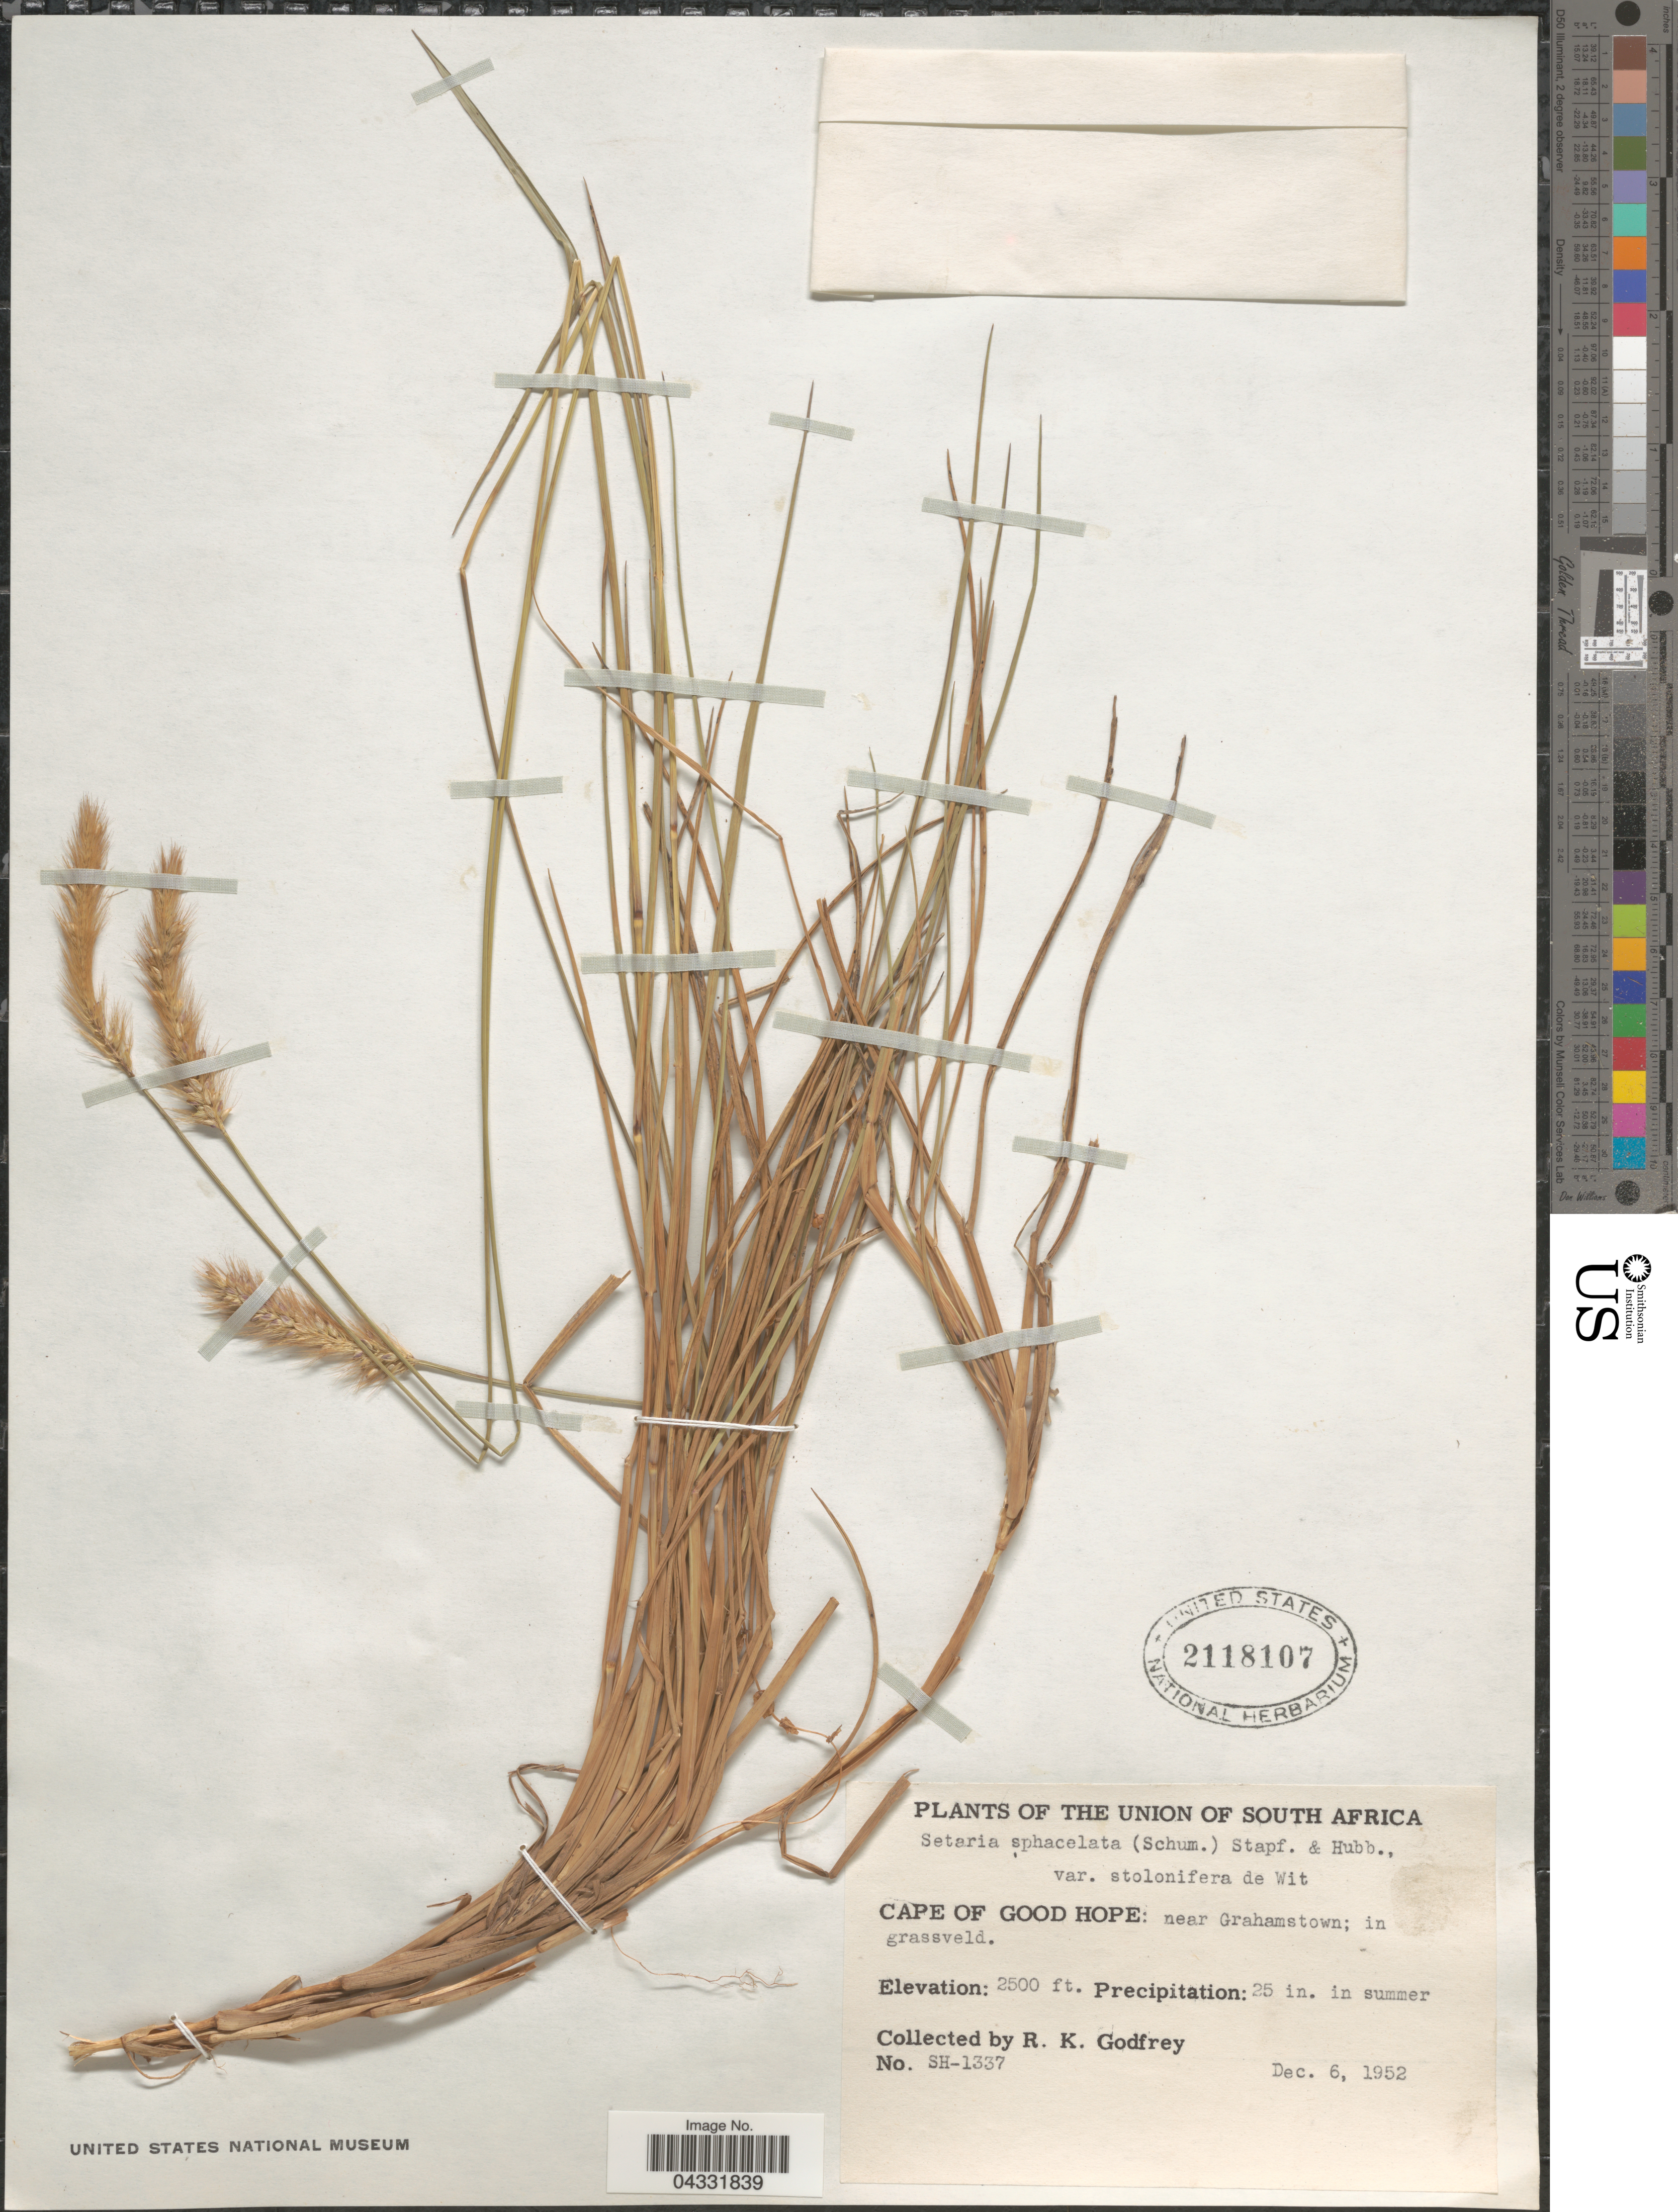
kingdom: Plantae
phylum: Tracheophyta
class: Liliopsida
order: Poales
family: Poaceae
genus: Setaria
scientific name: Setaria sphacelata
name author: (Schumach.) Stapf & Hubb. ex Moss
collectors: R. K. Godfrey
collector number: SH-1337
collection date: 1952-12-06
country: South Africa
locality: The Union of South Africa. Cape of Good Hope: near Grahamstown.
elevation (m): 762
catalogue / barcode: US 2118107